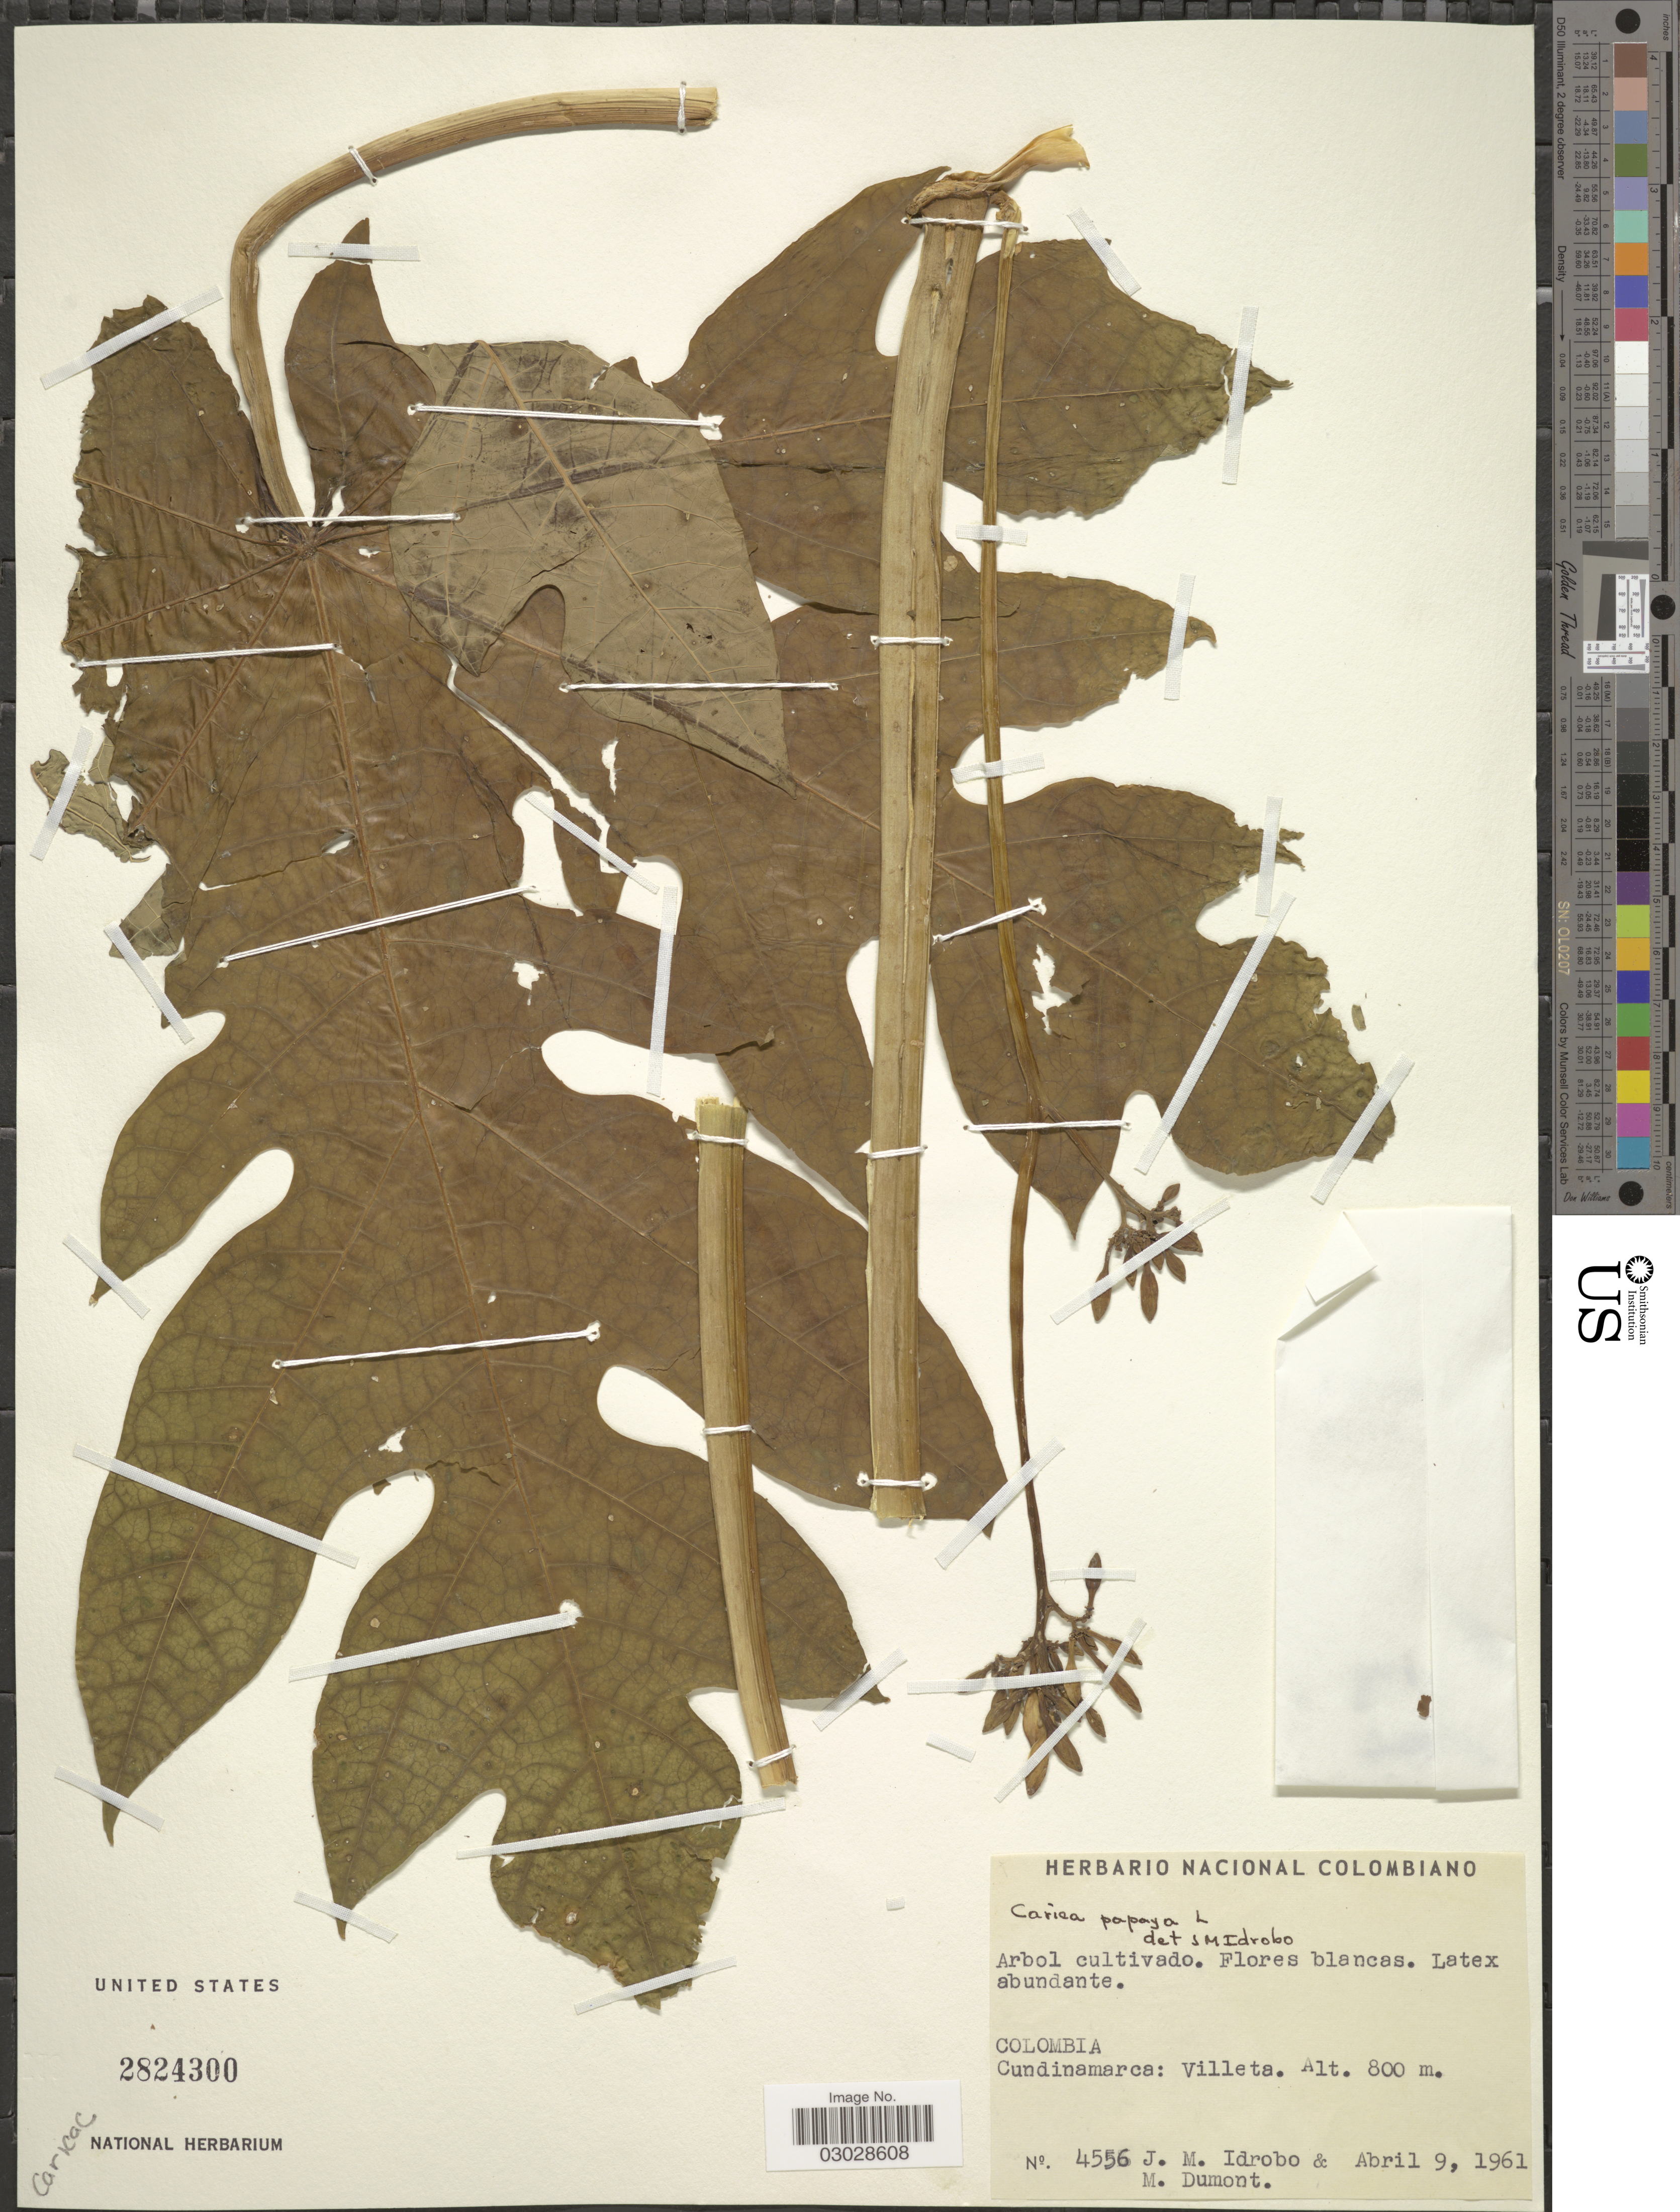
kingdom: Plantae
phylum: Tracheophyta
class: Magnoliopsida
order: Brassicales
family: Caricaceae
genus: Carica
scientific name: Carica papaya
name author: L.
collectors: J. M. Idrobo & M. Dumont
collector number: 4556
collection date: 1961-04-09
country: Colombia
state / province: Cundinamarca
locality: Villeta.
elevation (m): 800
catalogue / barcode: US 2824300